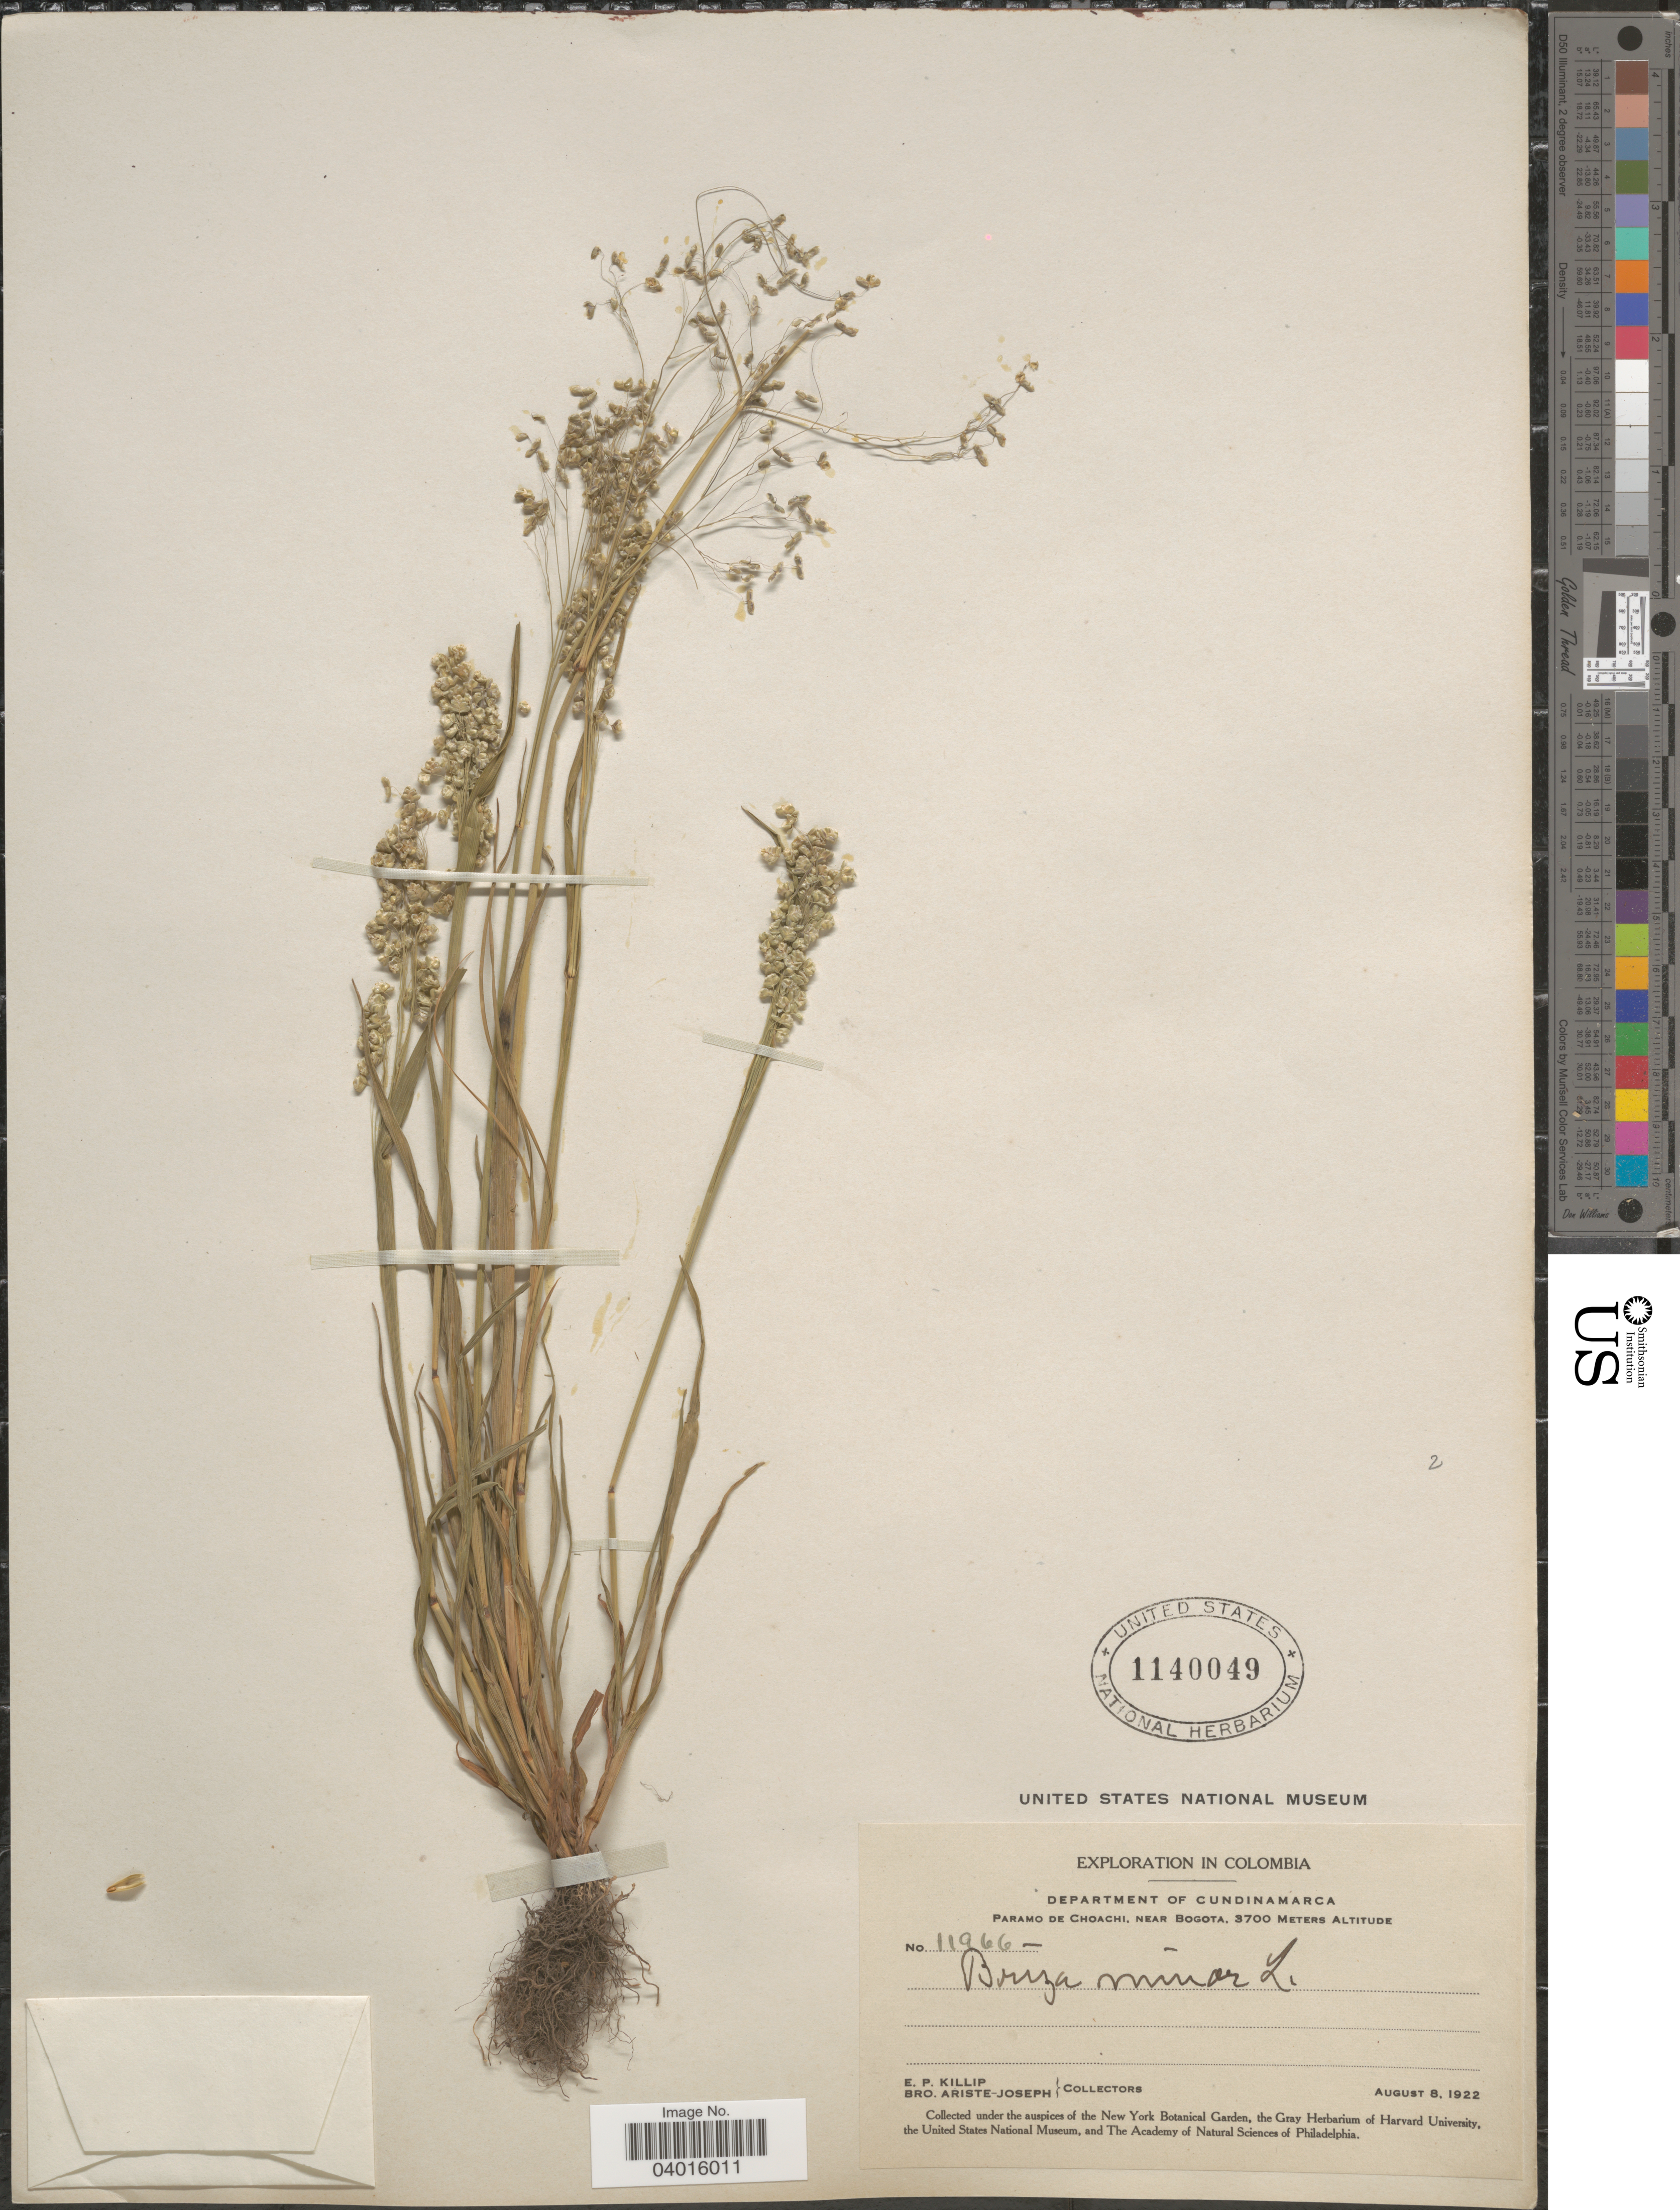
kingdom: Plantae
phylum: Tracheophyta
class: Liliopsida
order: Poales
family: Poaceae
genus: Briza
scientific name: Briza minor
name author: L.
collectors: E. P. Killip & Bro. Ariste-Joseph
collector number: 11966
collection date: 1922-08-08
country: Colombia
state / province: Cundinamarca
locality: Department of Cundinamarca. Paramo de Choachi, near Bogota.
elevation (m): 3700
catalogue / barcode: US 1140049